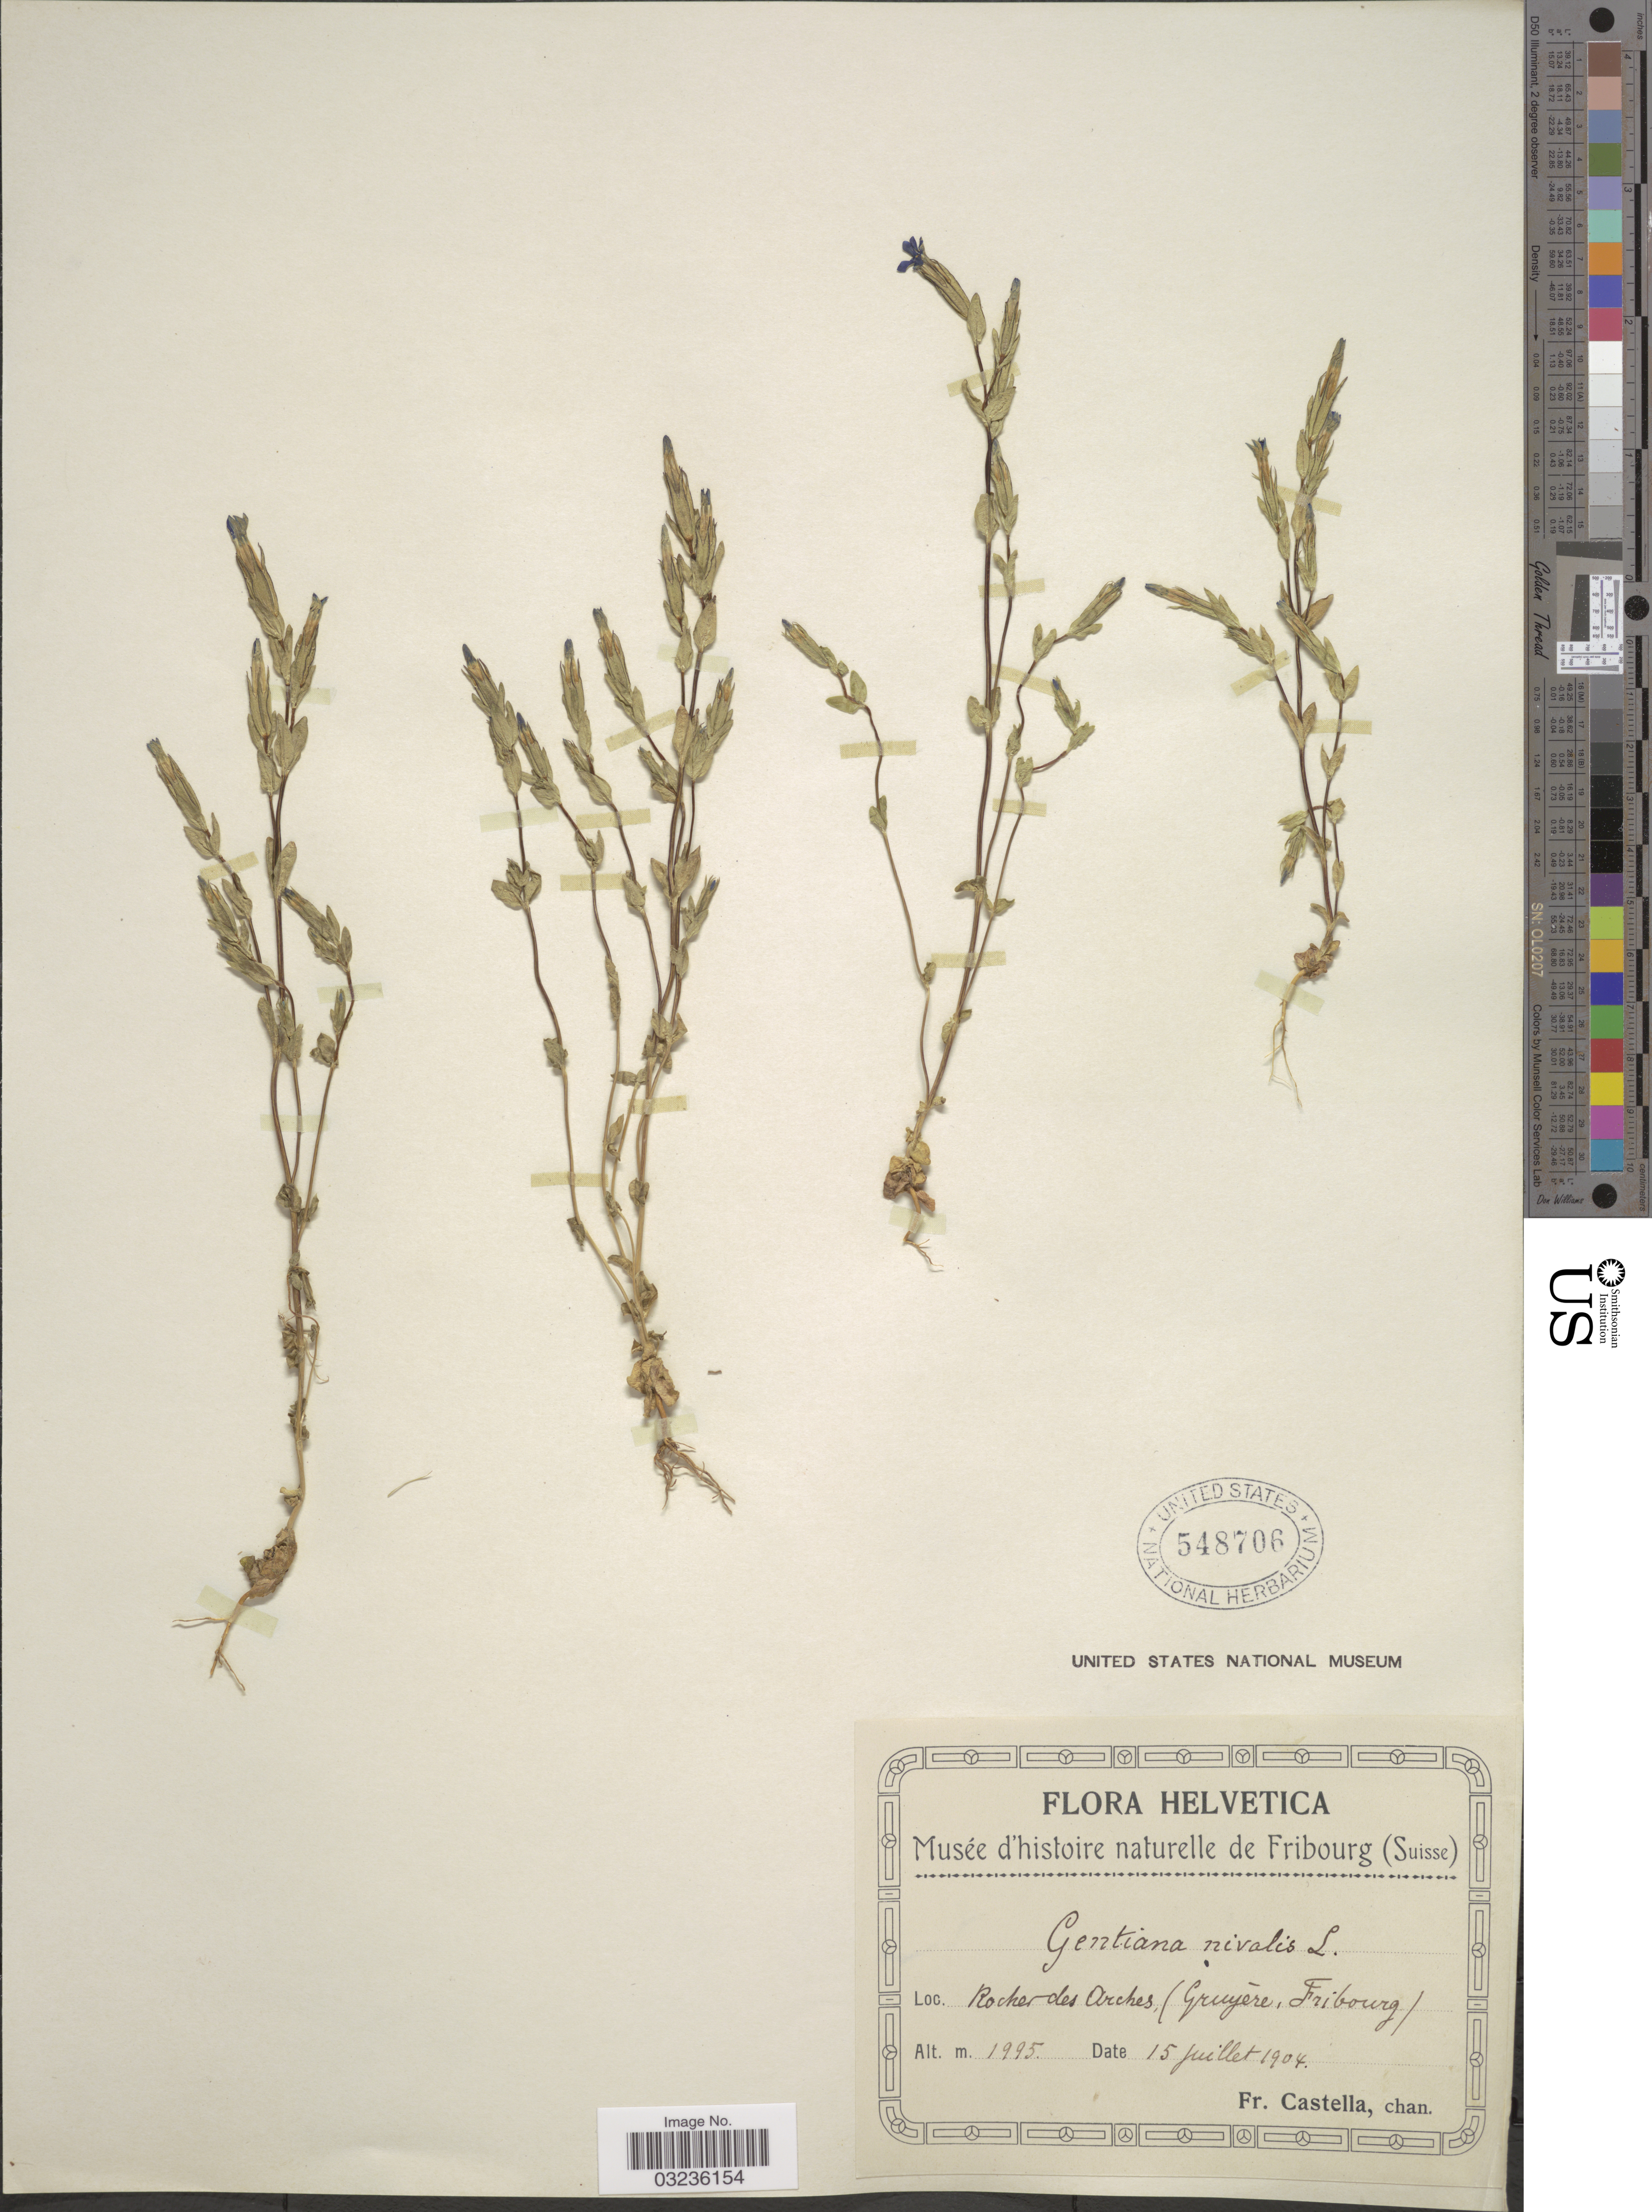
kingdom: Plantae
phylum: Tracheophyta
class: Magnoliopsida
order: Gentianales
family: Gentianaceae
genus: Gentiana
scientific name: Gentiana nivalis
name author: L.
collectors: Fr. Castella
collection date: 1904-07-15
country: Switzerland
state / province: Fribourg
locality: Helvetica, Rocher des Arches (Gruyére, Fribourg).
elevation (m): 1995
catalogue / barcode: US 548706